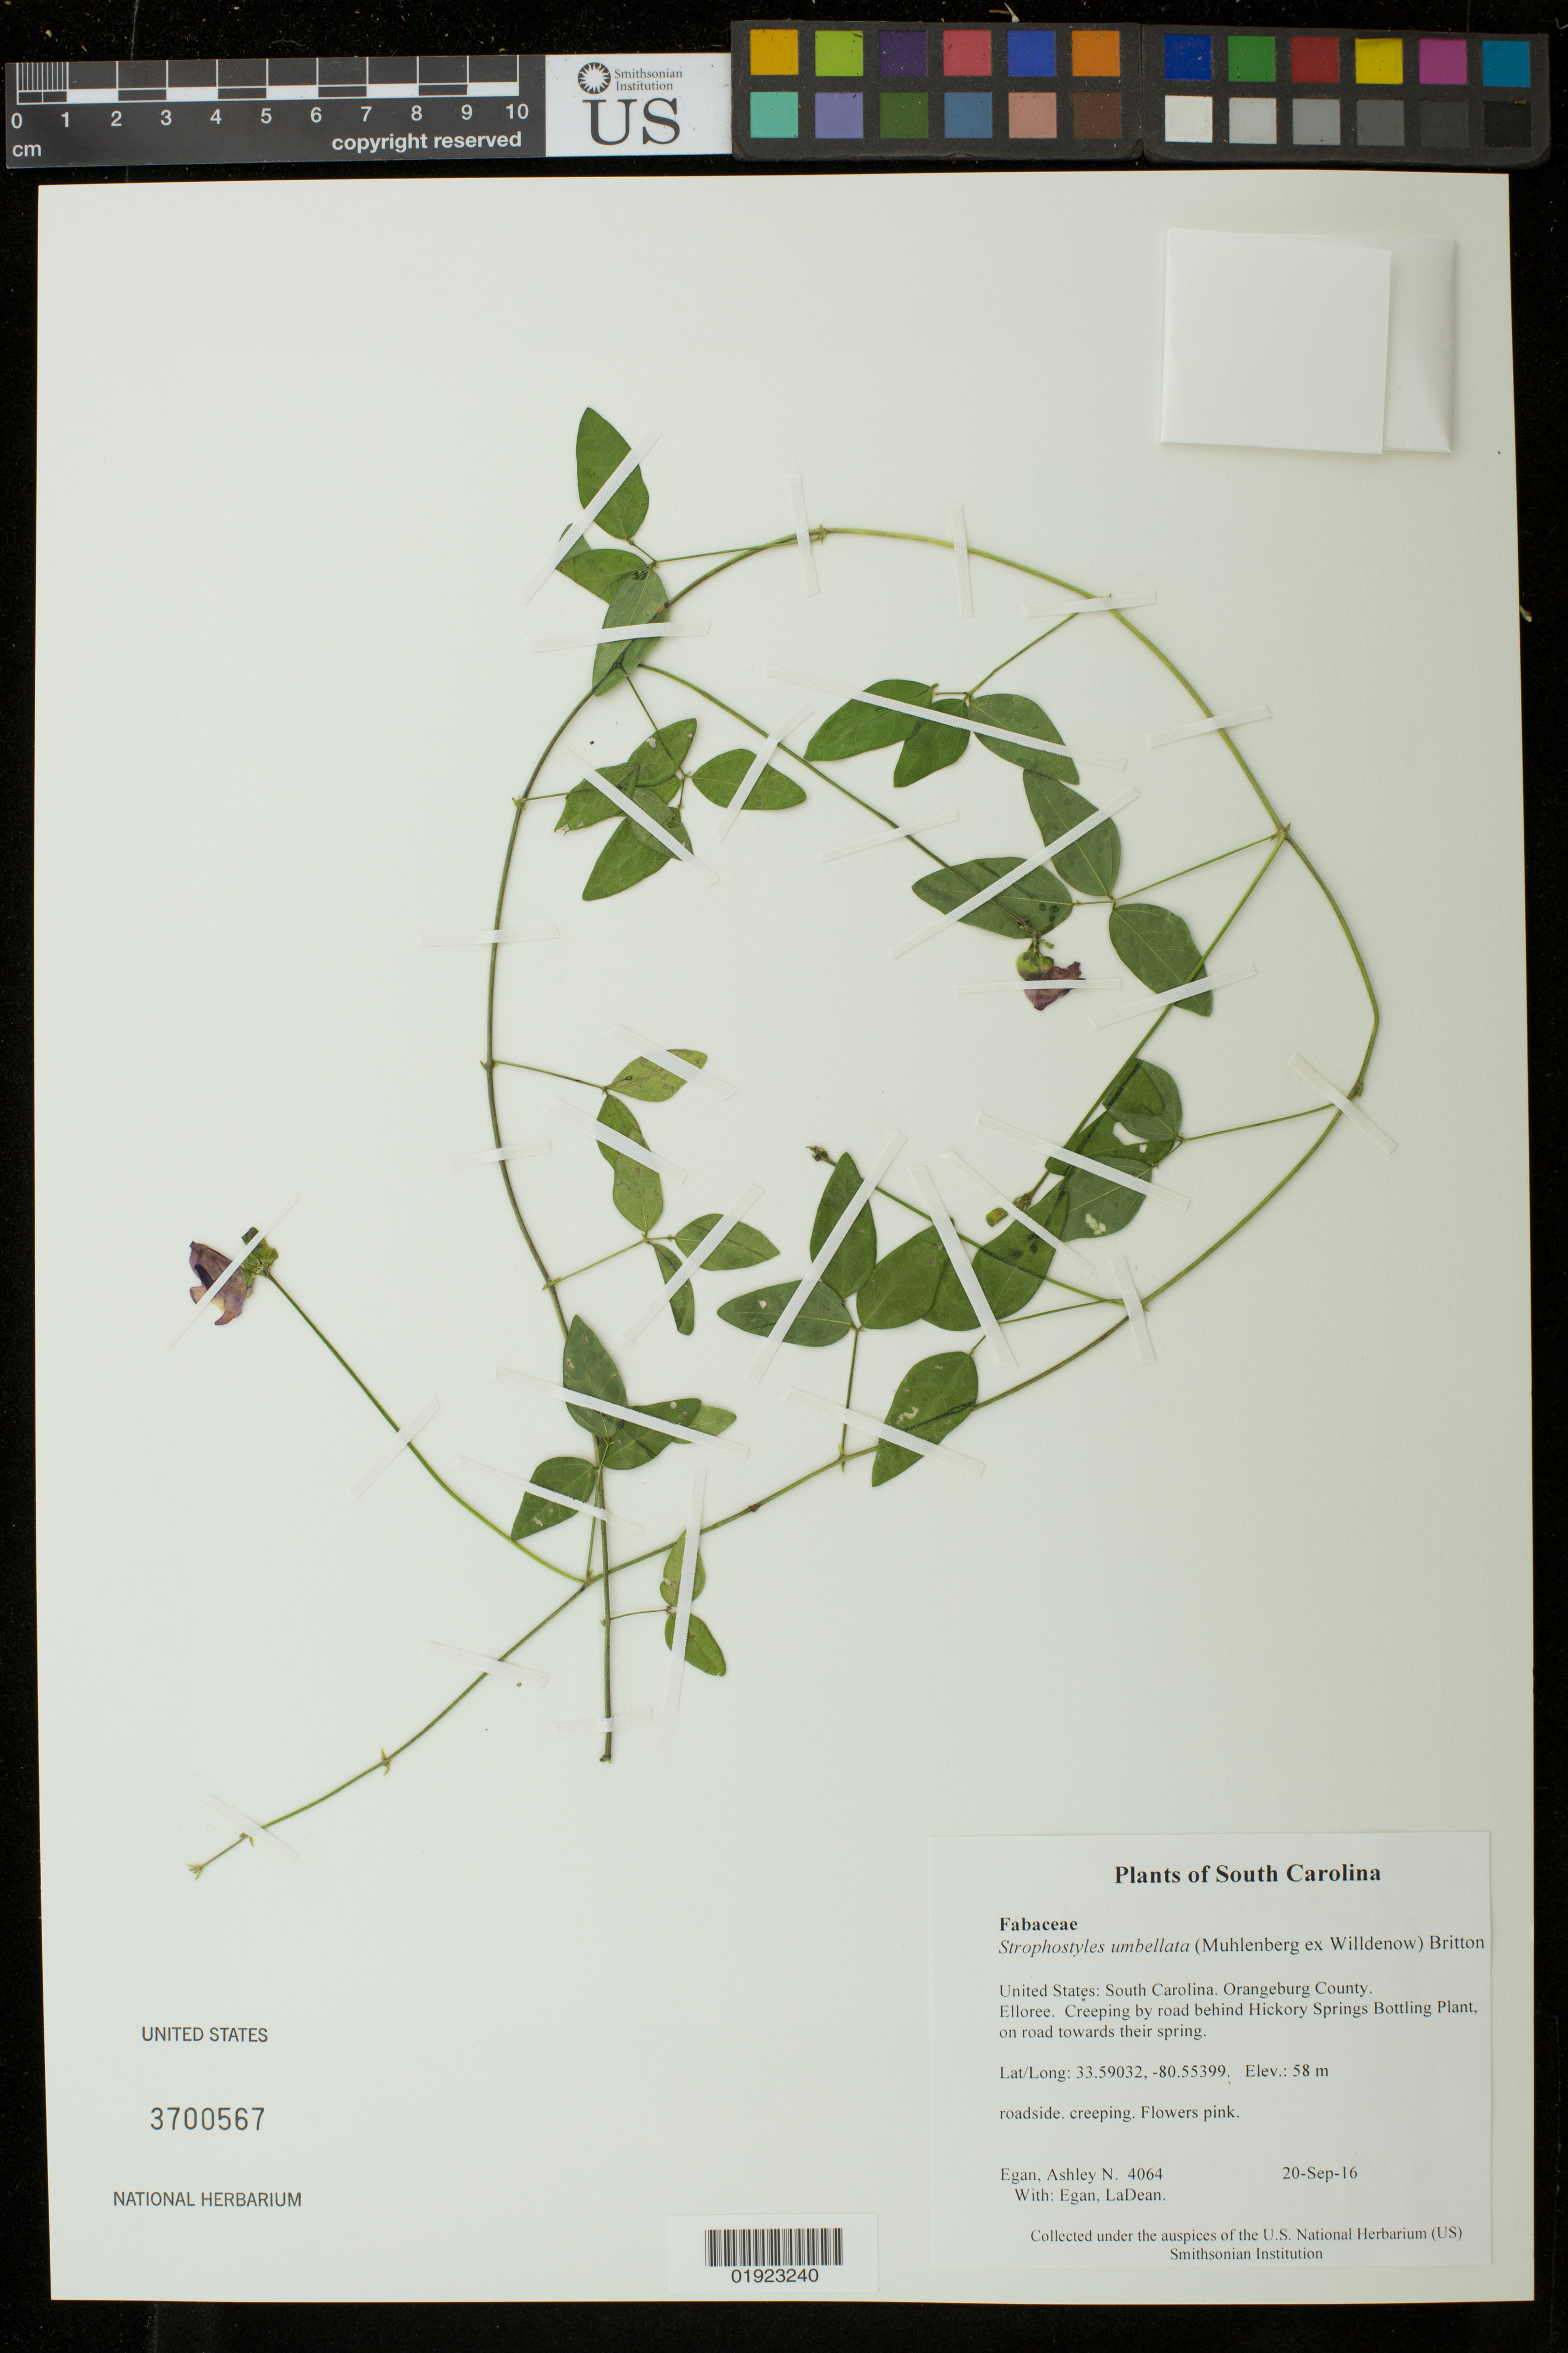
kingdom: Plantae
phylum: Tracheophyta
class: Magnoliopsida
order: Fabales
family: Fabaceae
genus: Strophostyles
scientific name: Strophostyles umbellata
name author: (Muhl. ex Willd.) Britton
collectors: A. N. Egan & L. Egan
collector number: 4064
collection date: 2016-09-20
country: United States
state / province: South Carolina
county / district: Orangeburg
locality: Elloree. Creeping by road behind Hickory Springs Bottling Plant, on road towards their spring.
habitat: roadside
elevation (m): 18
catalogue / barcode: US 3700567